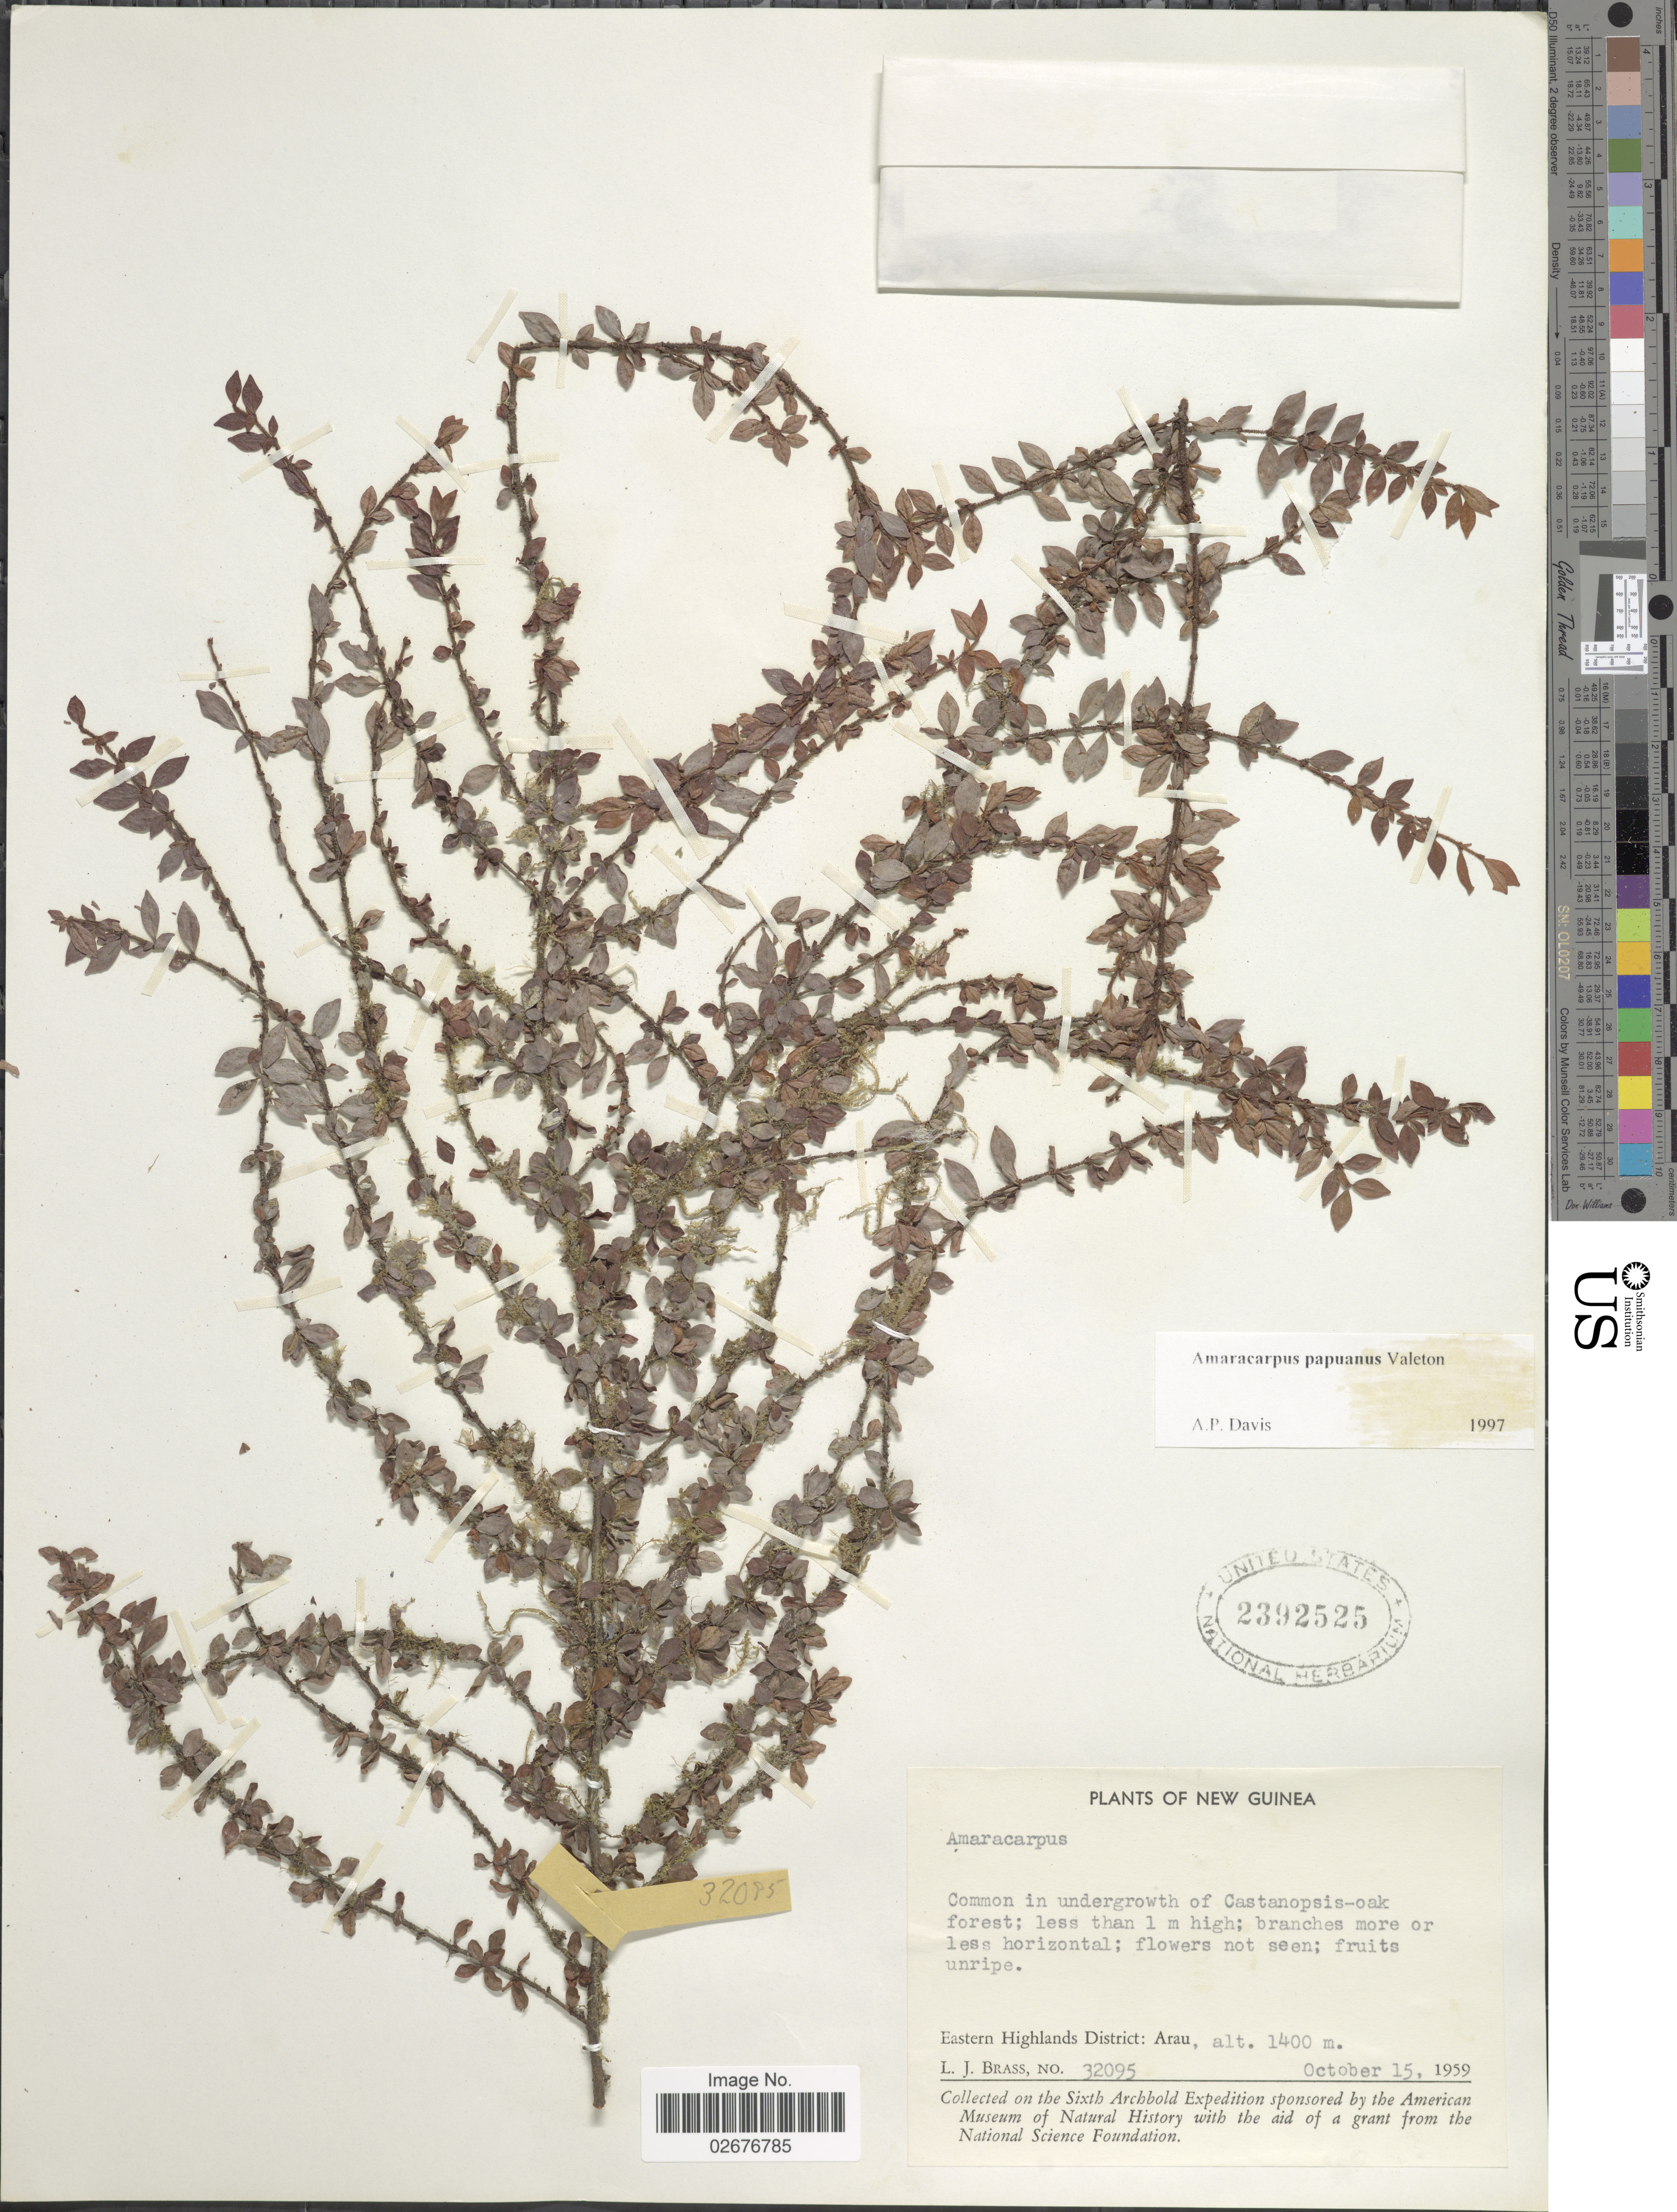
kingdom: Plantae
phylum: Tracheophyta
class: Magnoliopsida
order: Gentianales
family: Rubiaceae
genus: Amaracarpus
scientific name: Amaracarpus papuanus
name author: Valeton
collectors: L. J. Brass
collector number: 32095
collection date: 1959-10-15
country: Papua New Guinea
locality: New Guinea, Eastern Highlands District: Arau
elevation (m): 1400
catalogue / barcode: US 2392525